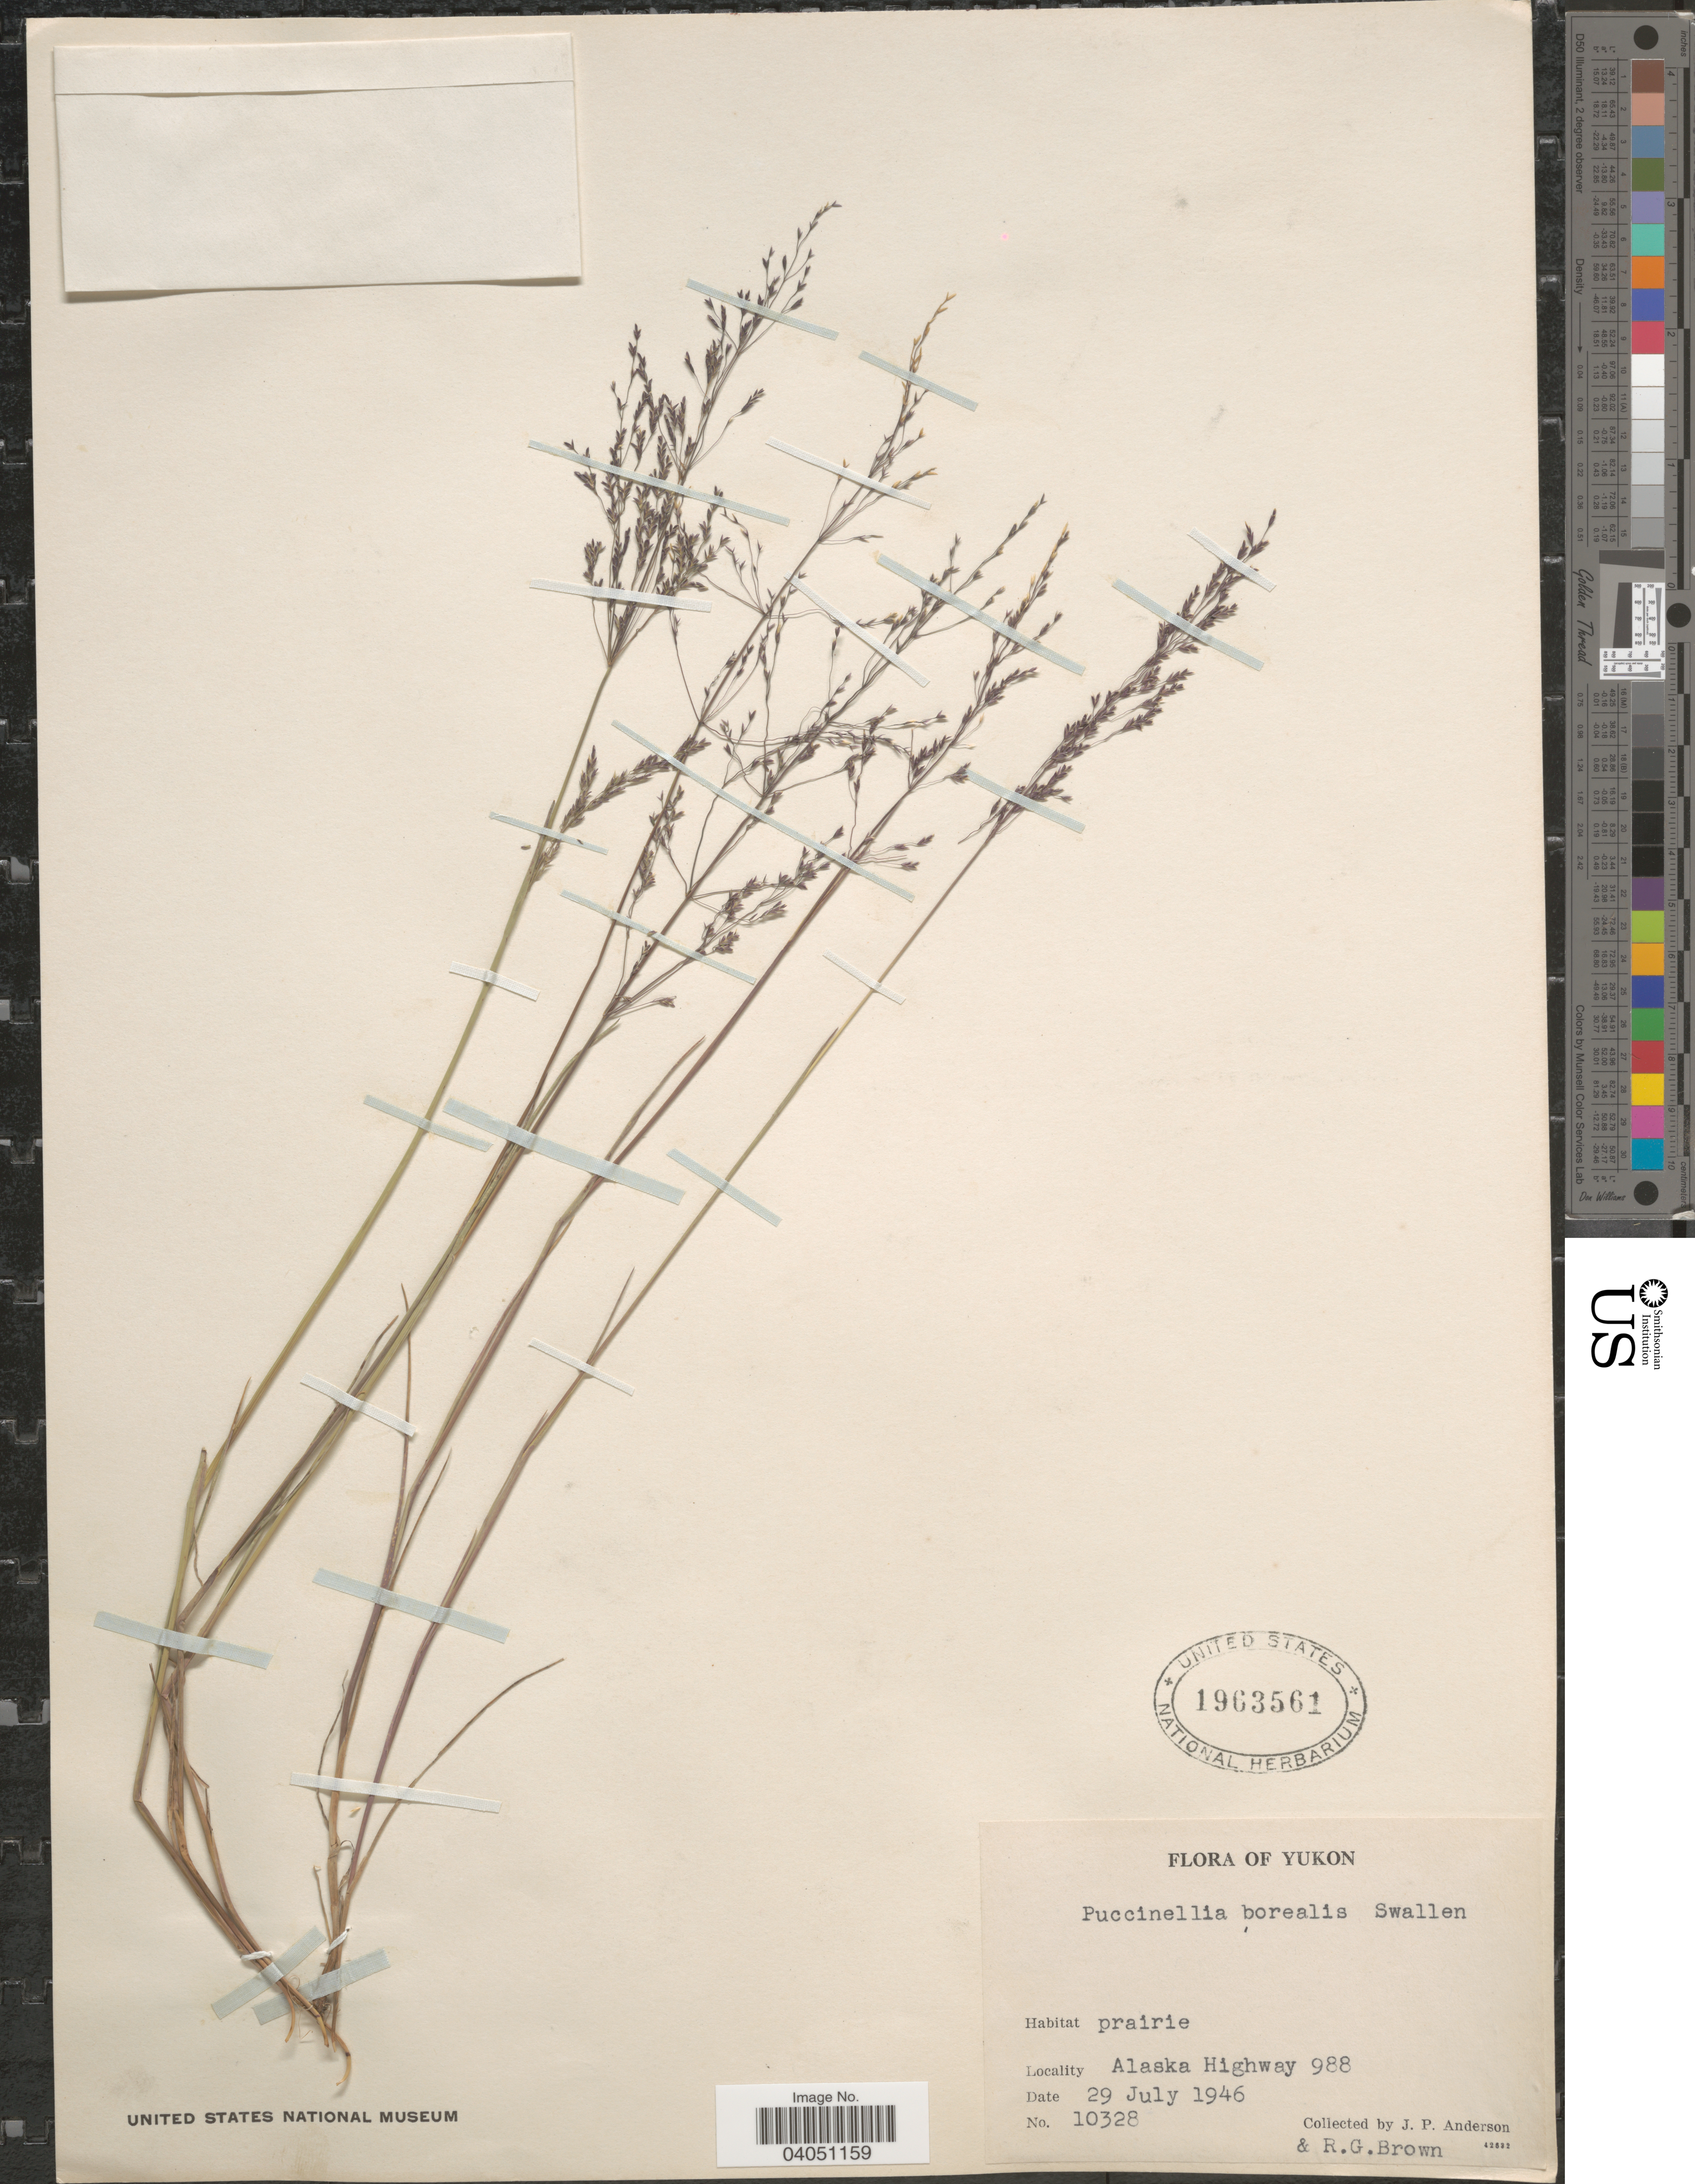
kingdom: Plantae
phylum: Tracheophyta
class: Liliopsida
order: Poales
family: Poaceae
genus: Puccinellia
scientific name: Puccinellia borealis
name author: Swallen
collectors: J. P. Anderson & R. G. Brown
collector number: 10328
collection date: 1946-07-29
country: United States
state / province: Alaska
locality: Yukon. Alaska Highway 988.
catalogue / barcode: US 1963561